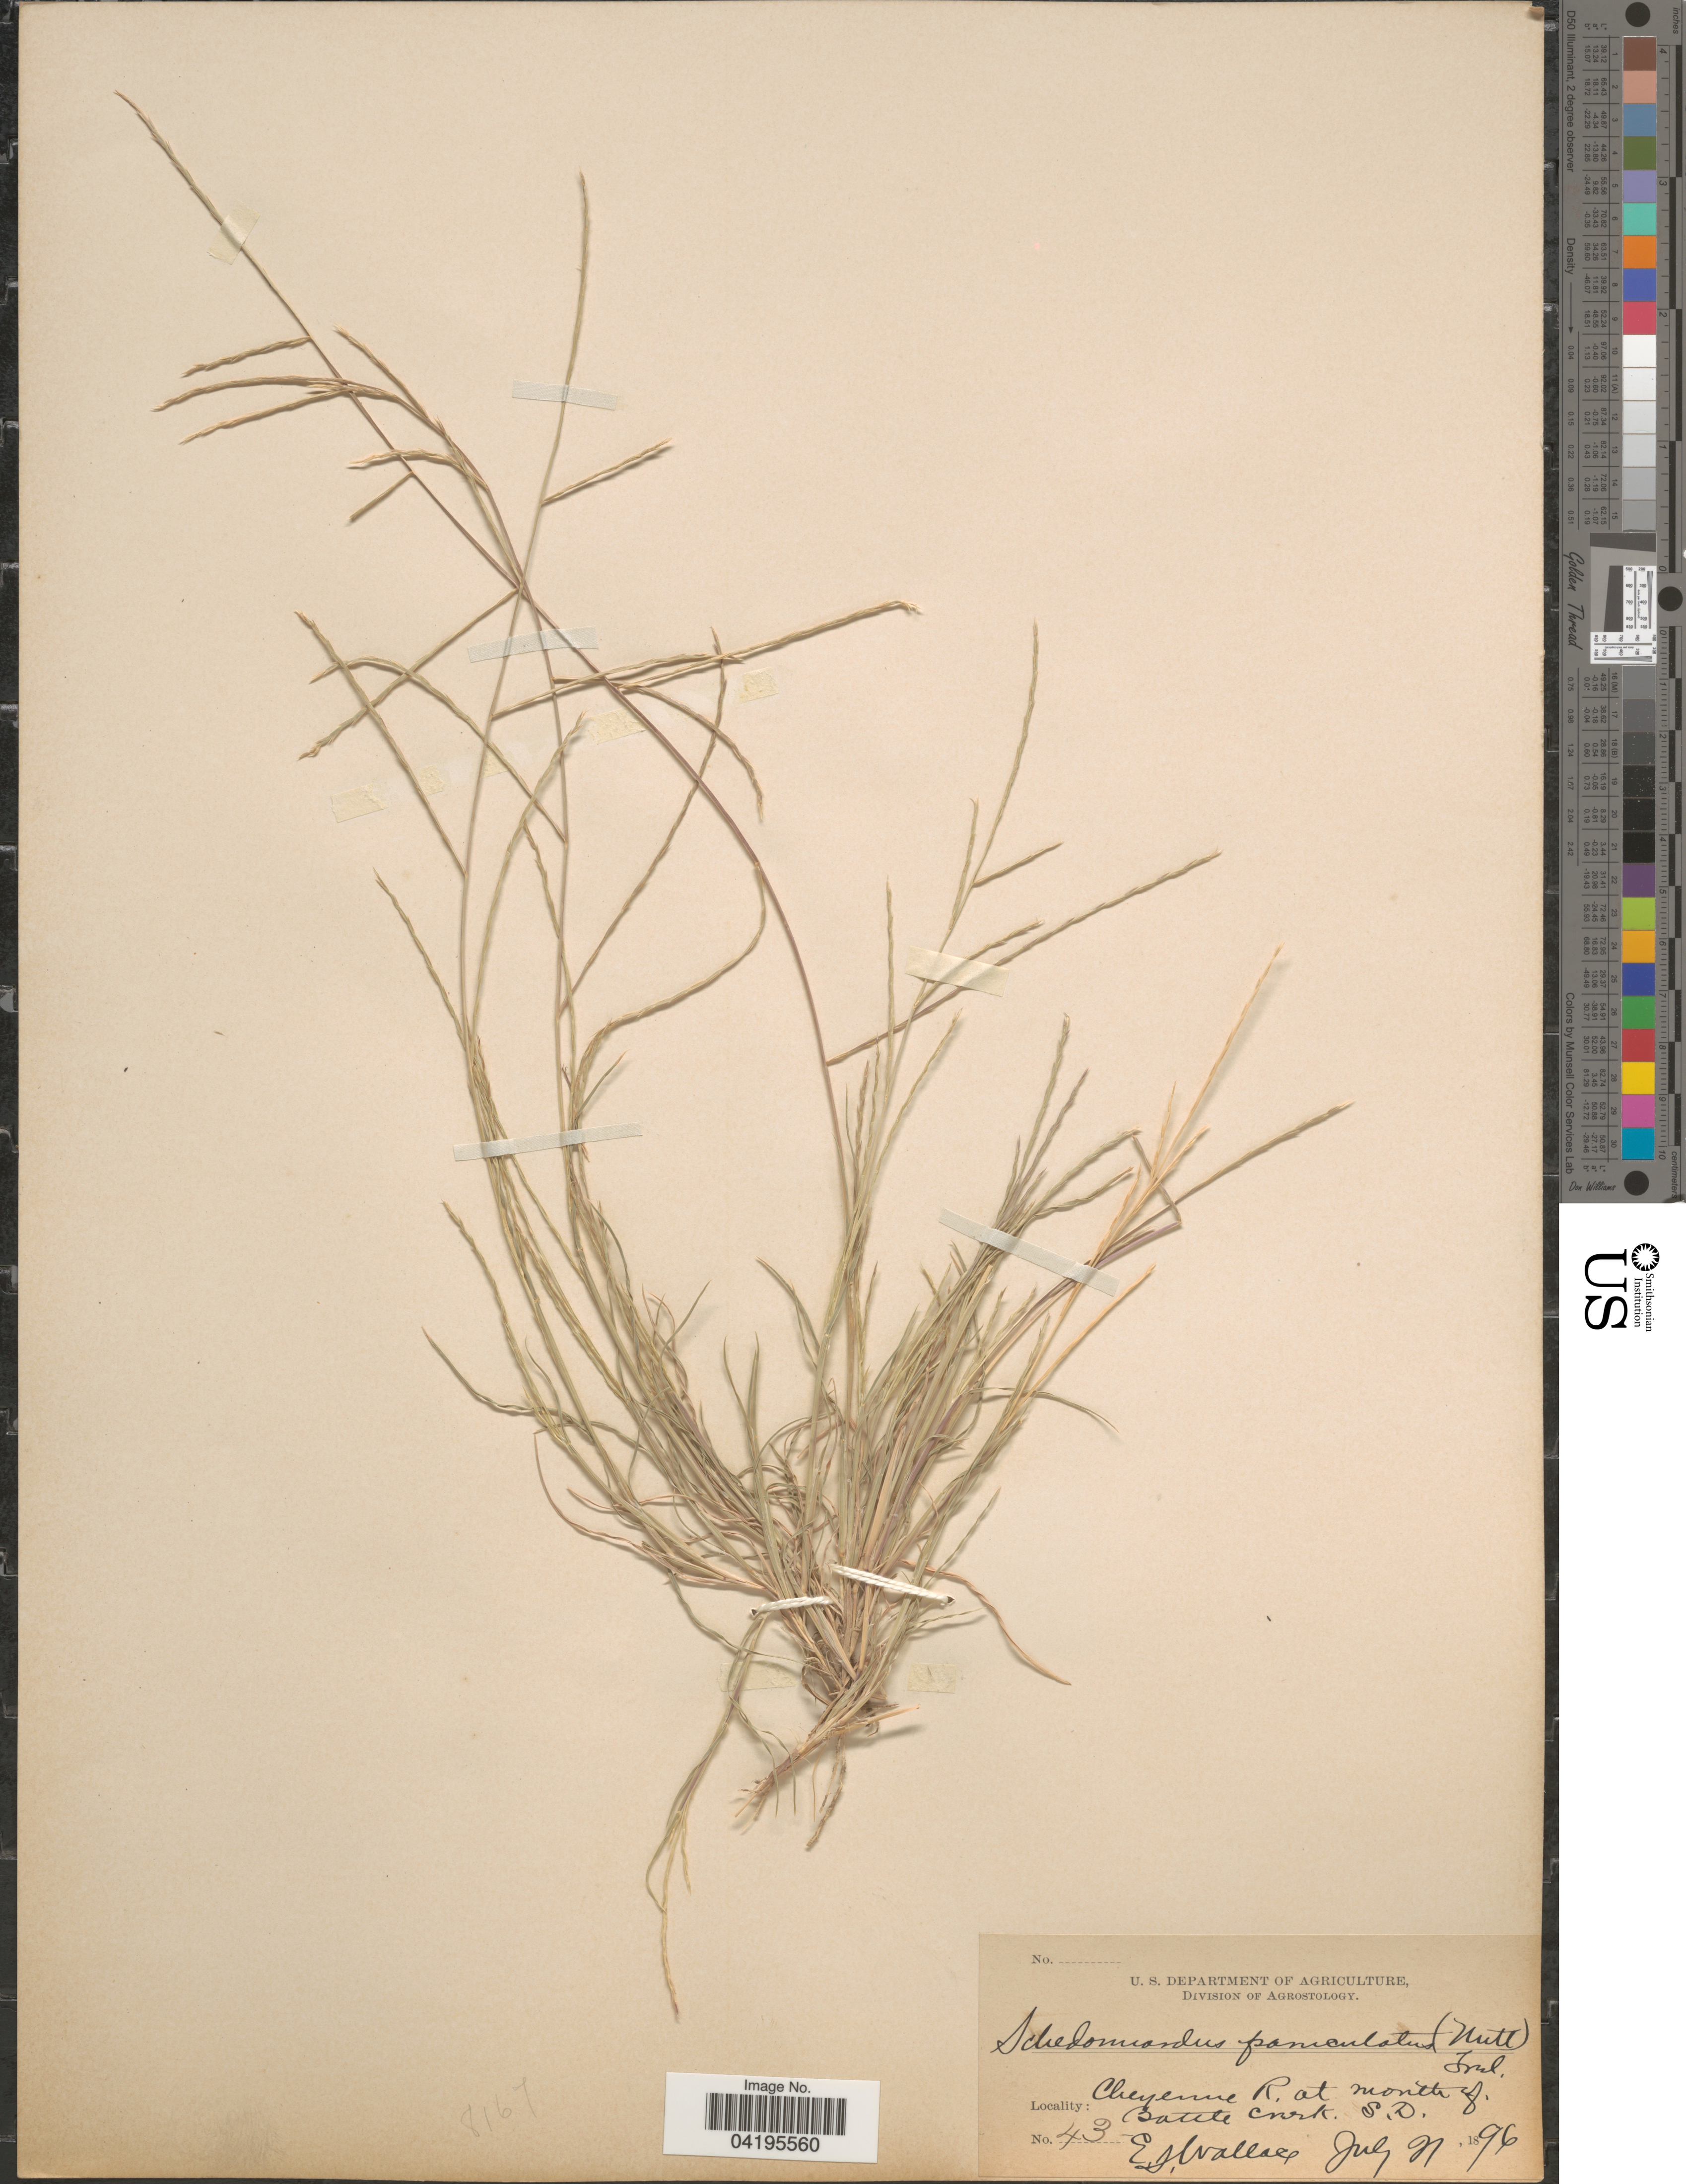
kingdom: Plantae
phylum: Tracheophyta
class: Liliopsida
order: Poales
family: Poaceae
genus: Muhlenbergia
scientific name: Muhlenbergia paniculata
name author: (Nutt.) Columbus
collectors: E. J. Wallace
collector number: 43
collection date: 1896-07-21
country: United States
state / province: South Dakota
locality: Cheyenne R. at mouth of Battle creek.